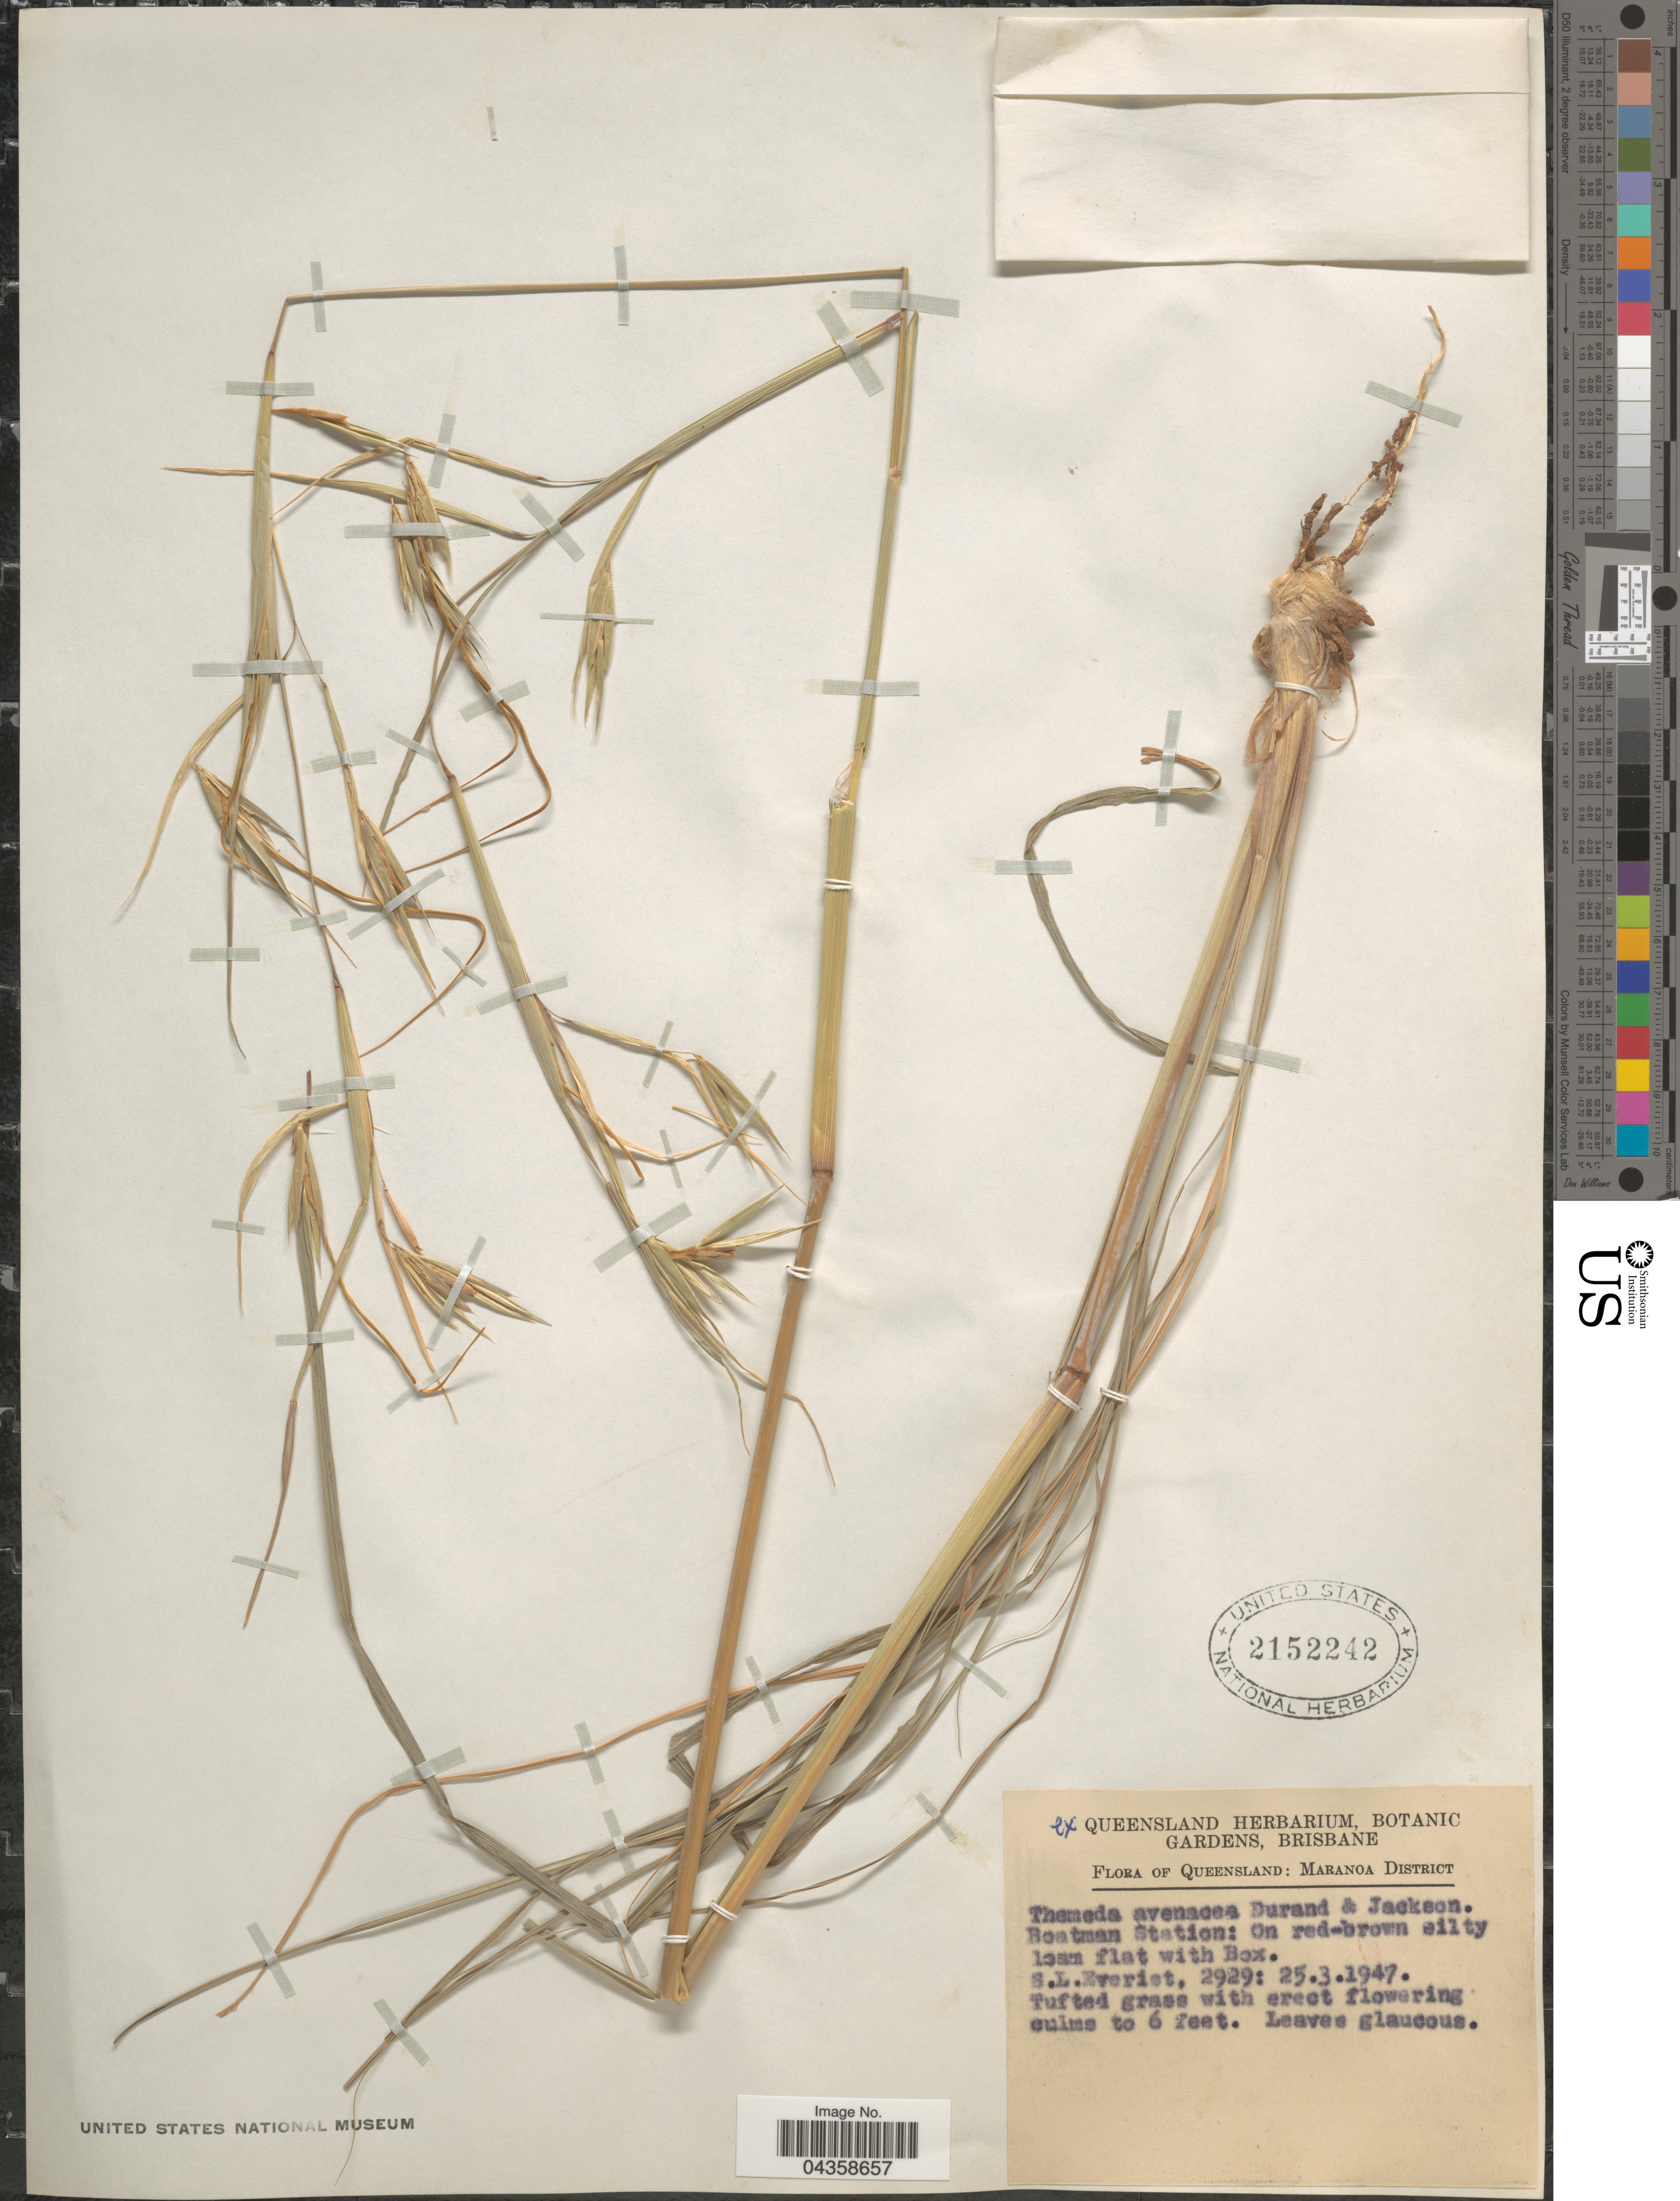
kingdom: Plantae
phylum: Tracheophyta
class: Liliopsida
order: Poales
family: Poaceae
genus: Themeda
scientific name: Themeda avenacea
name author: (F. Muell.) Durand & B.D. Jacks.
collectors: S. Everist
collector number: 2929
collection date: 1947-03-25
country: Australia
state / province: Queensland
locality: Maranoa District. Boatman Station.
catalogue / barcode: US 2152242